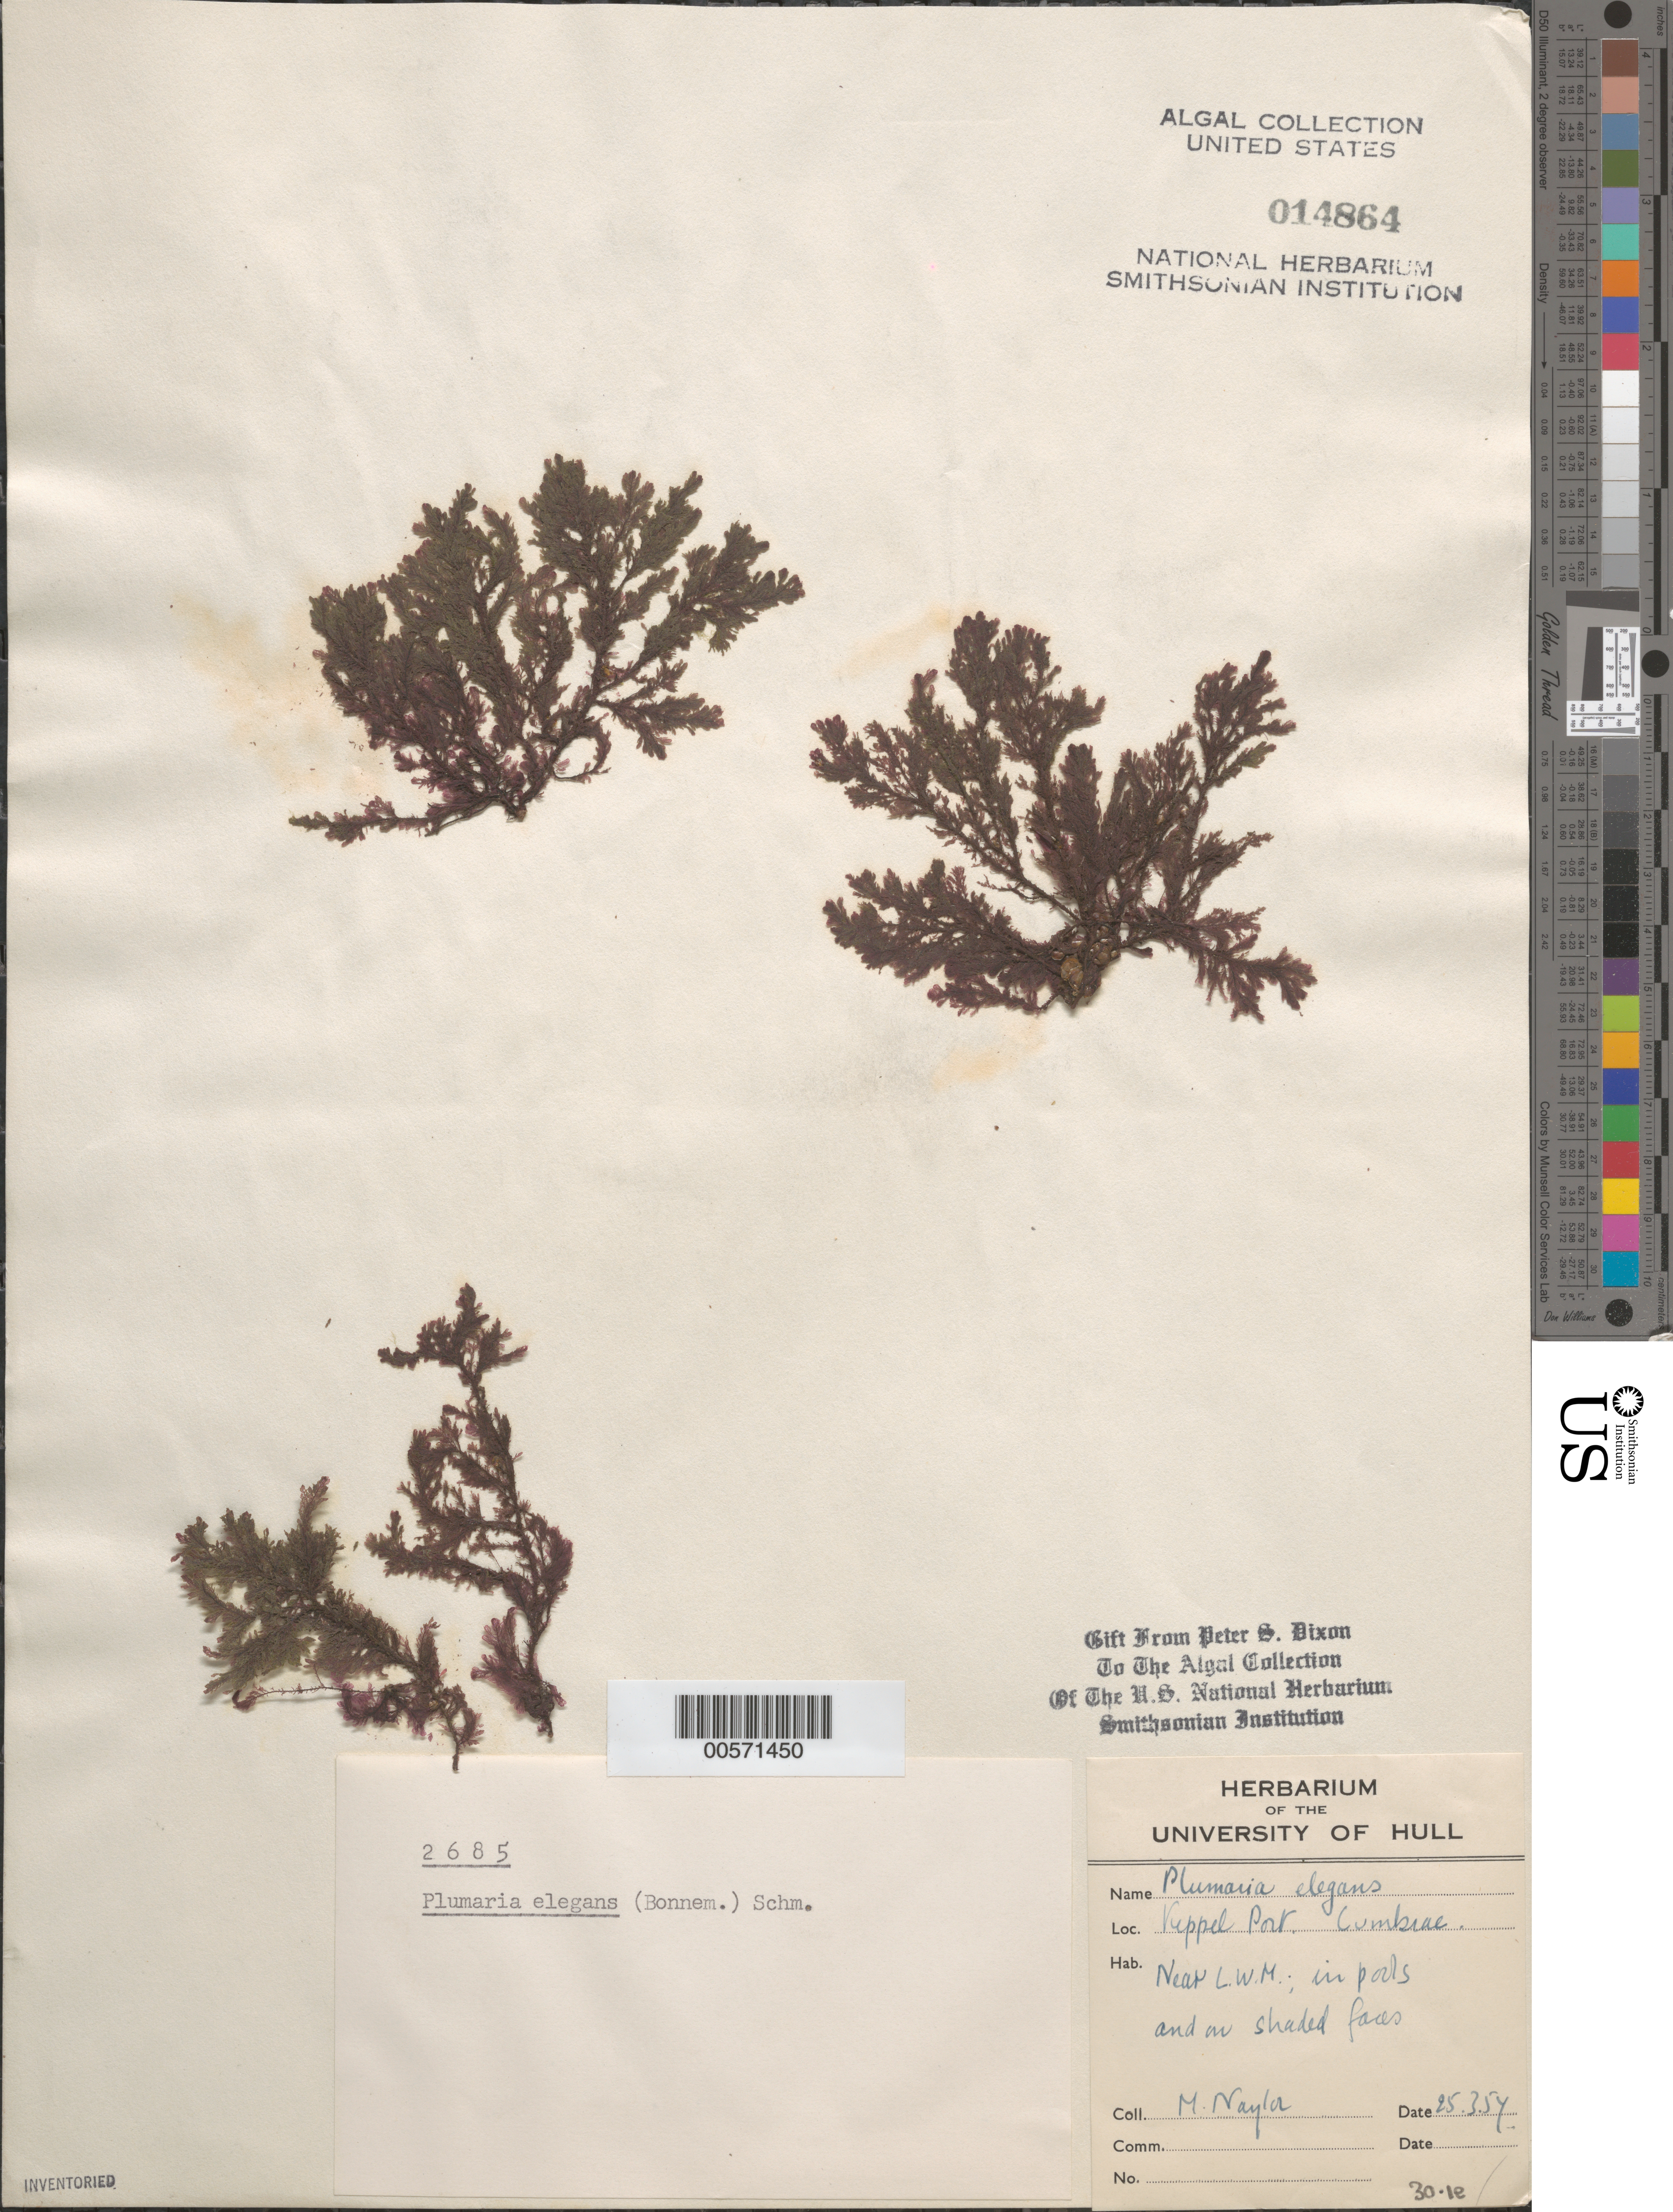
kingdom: Plantae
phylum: Rhodophyta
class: Florideophyceae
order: Ceramiales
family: Wrangeliaceae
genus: Plumaria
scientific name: Plumaria plumosa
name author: (Hudson) Kuntze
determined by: Algae name updating Project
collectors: M. Roberts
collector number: PSD 2685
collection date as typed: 25 Mar 1957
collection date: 1957-03-25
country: United Kingdom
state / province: Scotland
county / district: North Ayrshire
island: Great Cumbrae Island (Isle of Cumbrae)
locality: Keppel Point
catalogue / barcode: US 14864